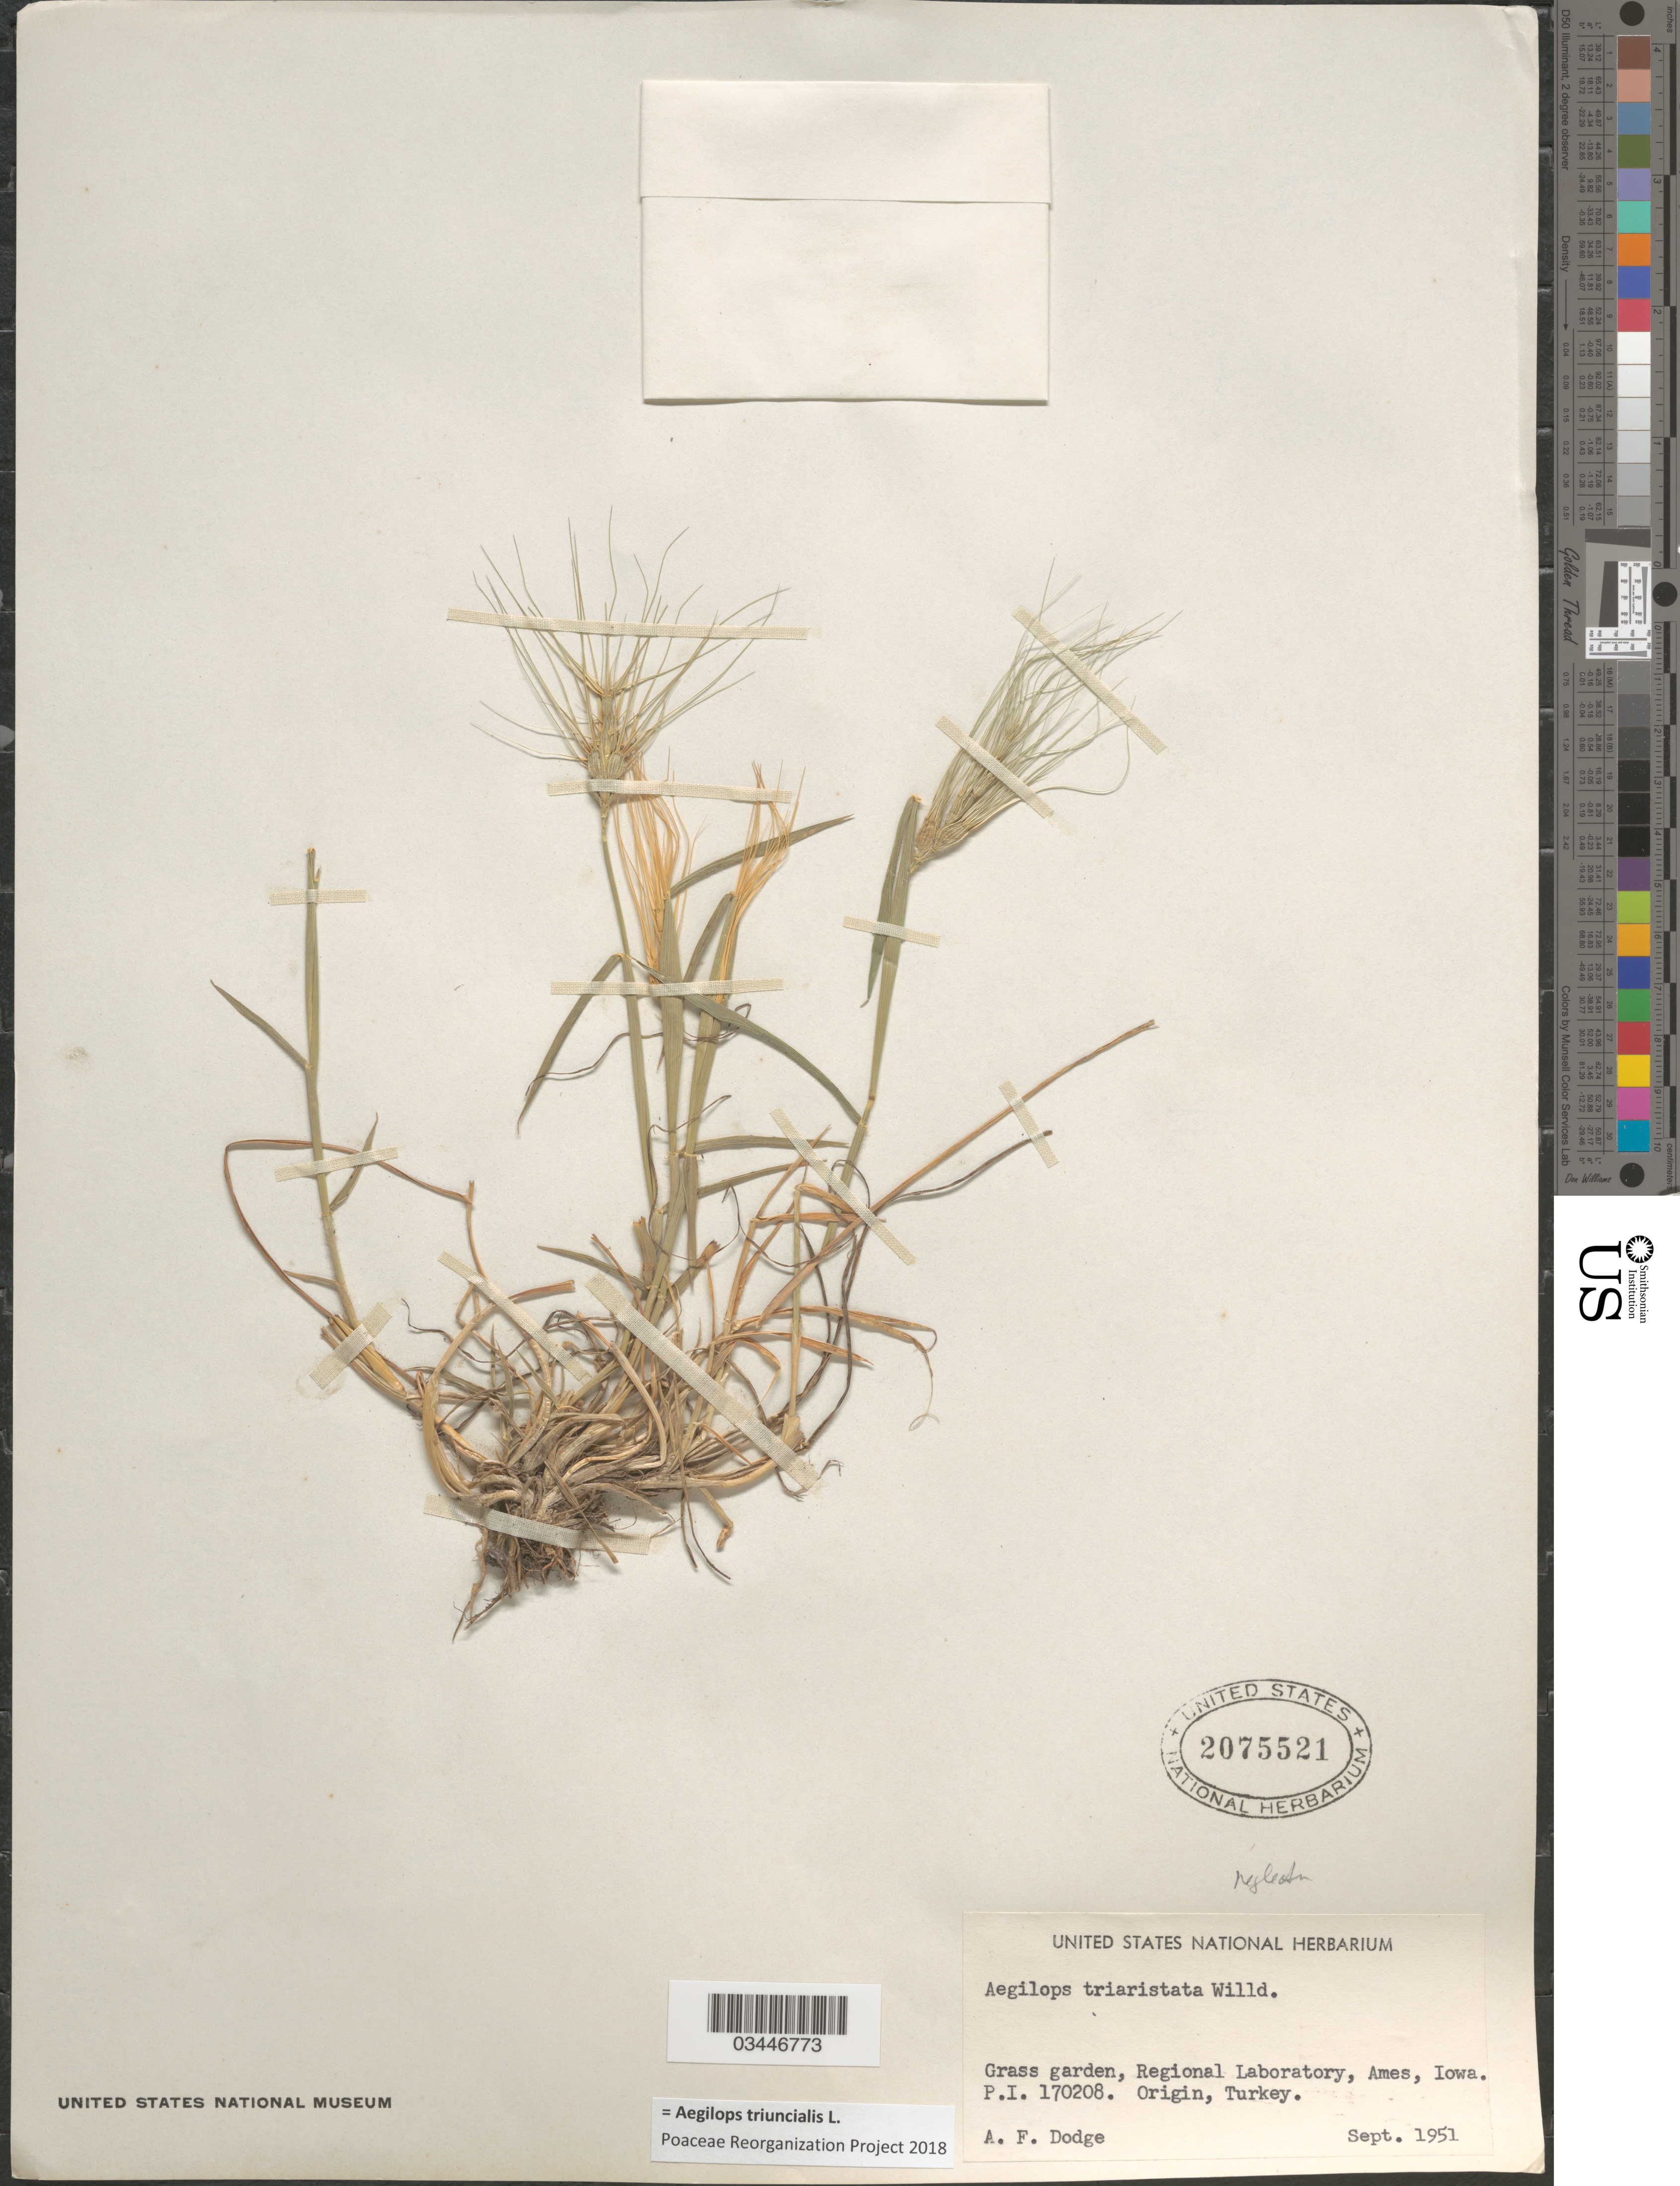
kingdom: Plantae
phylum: Tracheophyta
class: Liliopsida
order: Poales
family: Poaceae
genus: Aegilops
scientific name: Aegilops triuncialis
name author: L.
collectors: A. Dodge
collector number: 170208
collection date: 1951-09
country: United States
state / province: Iowa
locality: Grass garden, Regional Laboratory, Ames.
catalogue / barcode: US 2075521